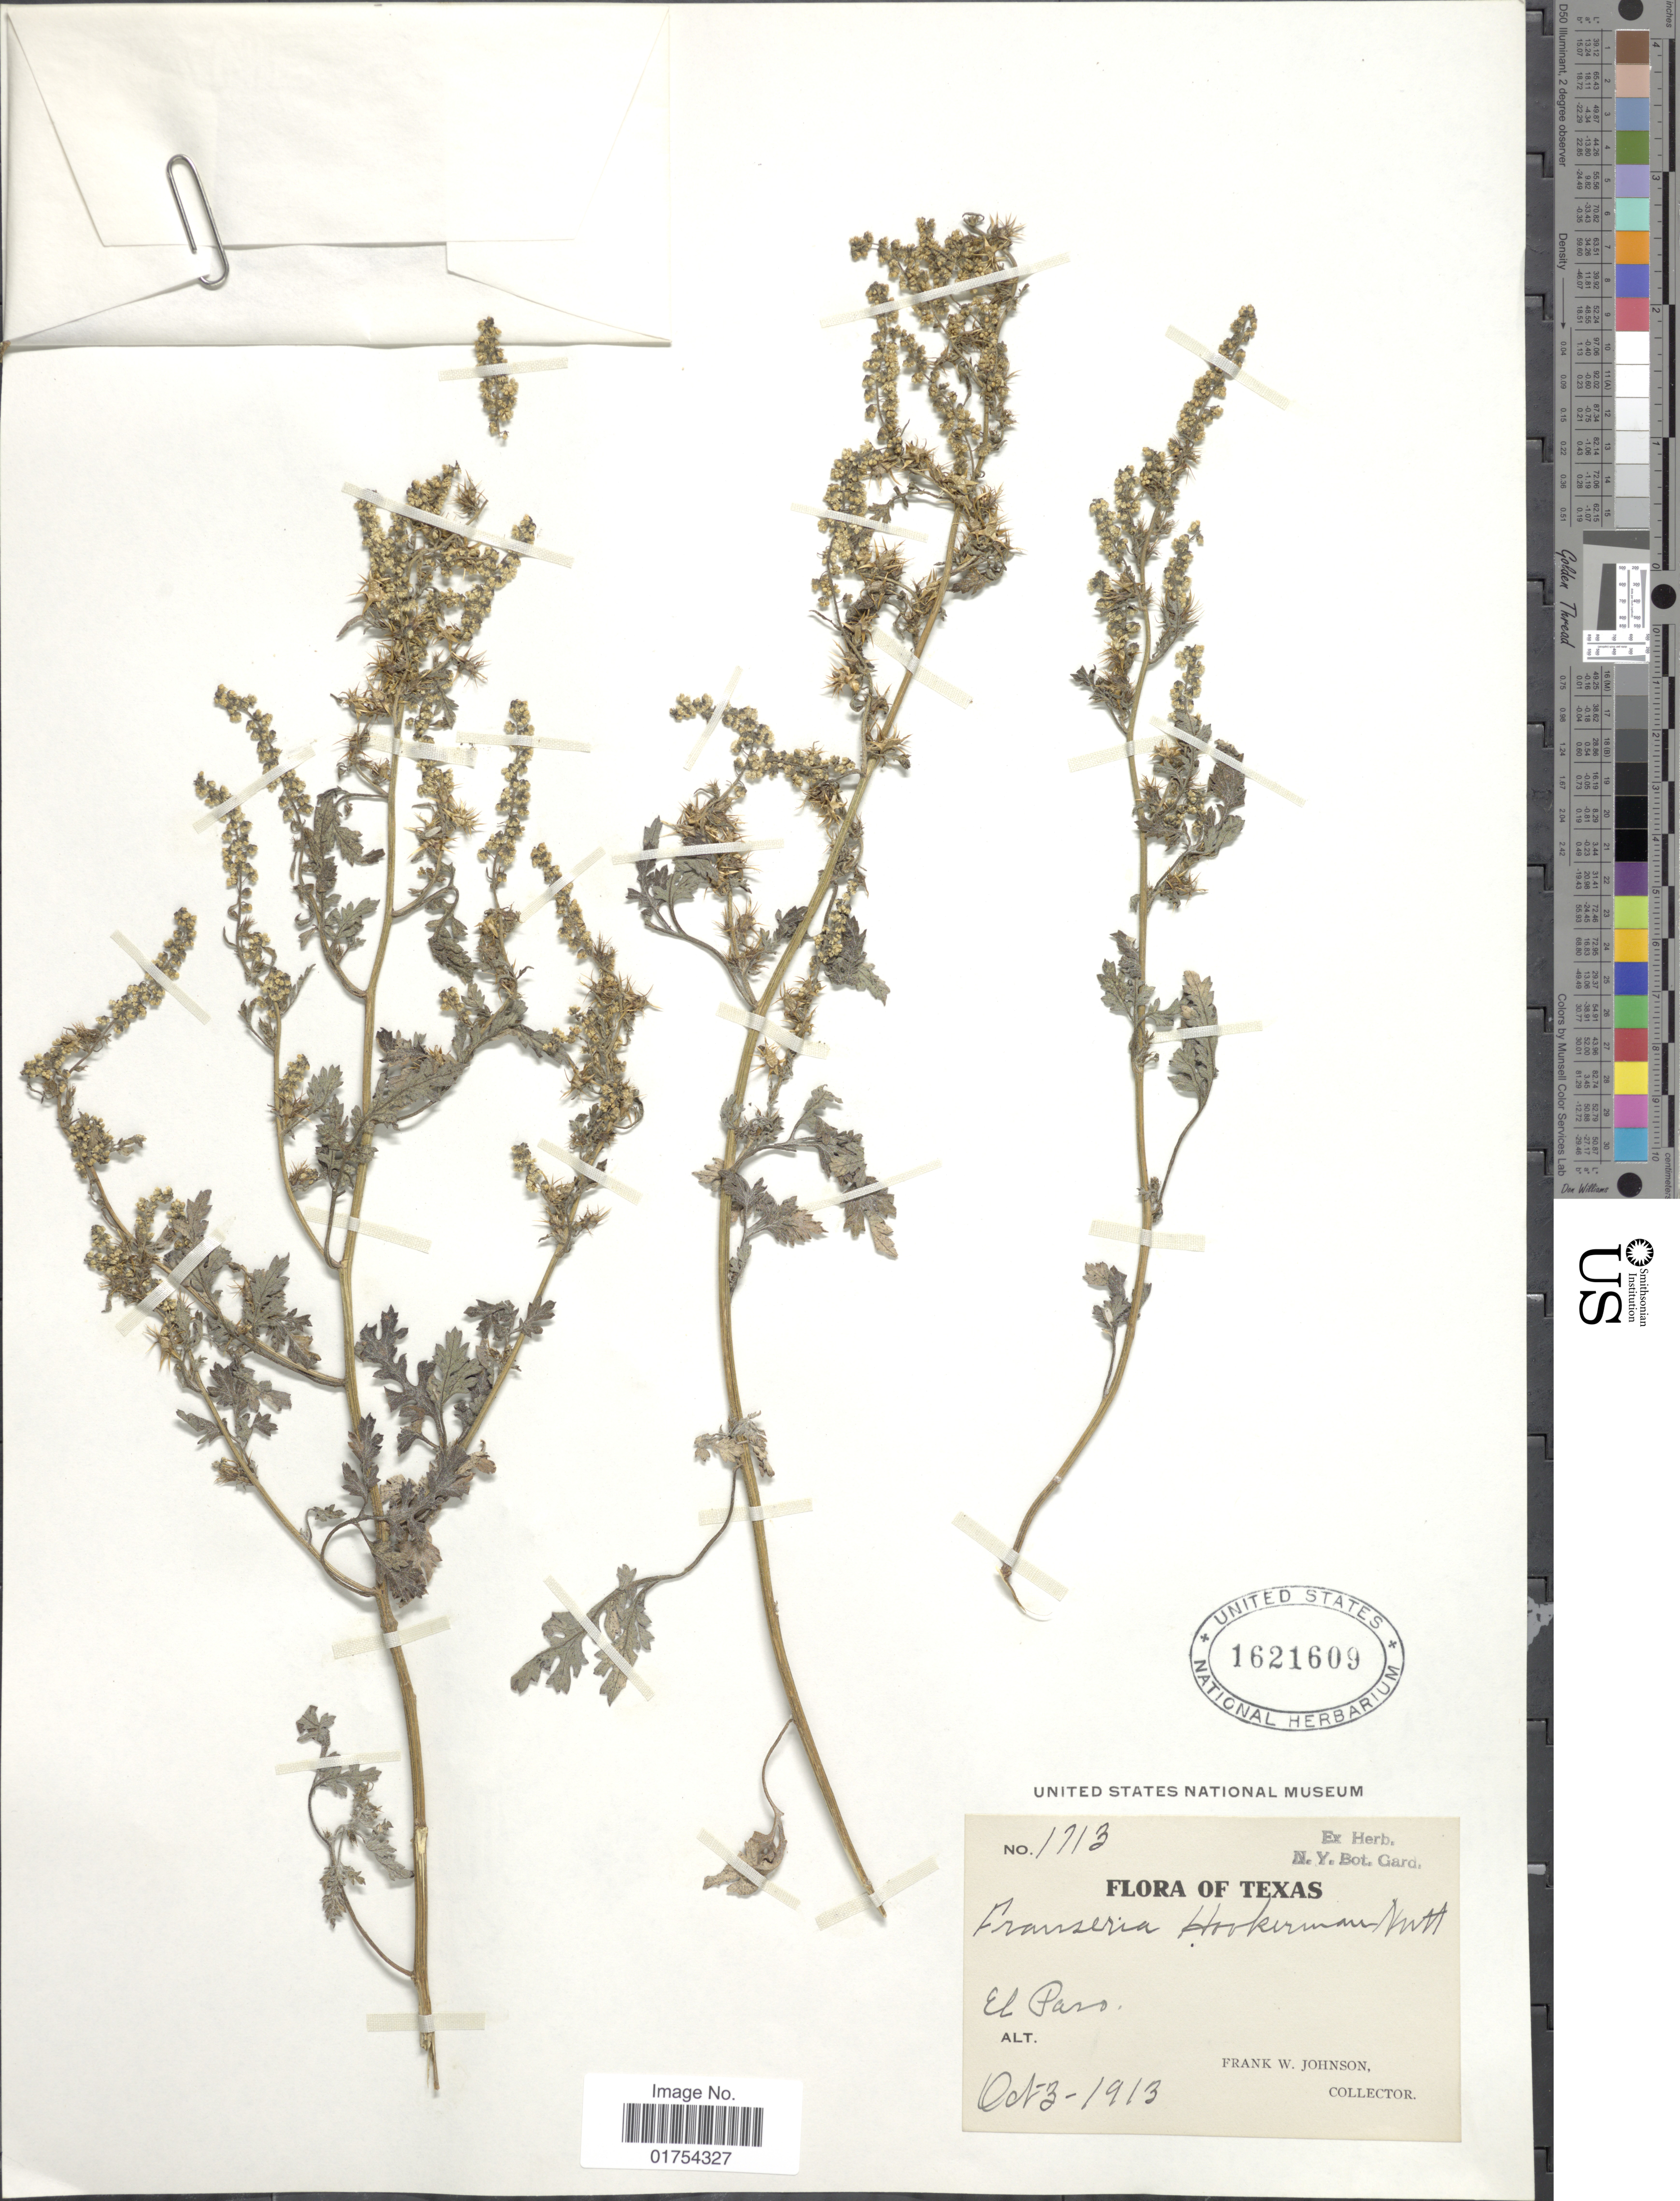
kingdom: Plantae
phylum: Tracheophyta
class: Magnoliopsida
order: Asterales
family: Asteraceae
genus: Franseria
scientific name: Franseria acanthicarpa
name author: Coville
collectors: F. W. Johnson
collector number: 1713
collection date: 1913-10-03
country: United States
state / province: Texas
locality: El Paso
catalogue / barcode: US 1621609